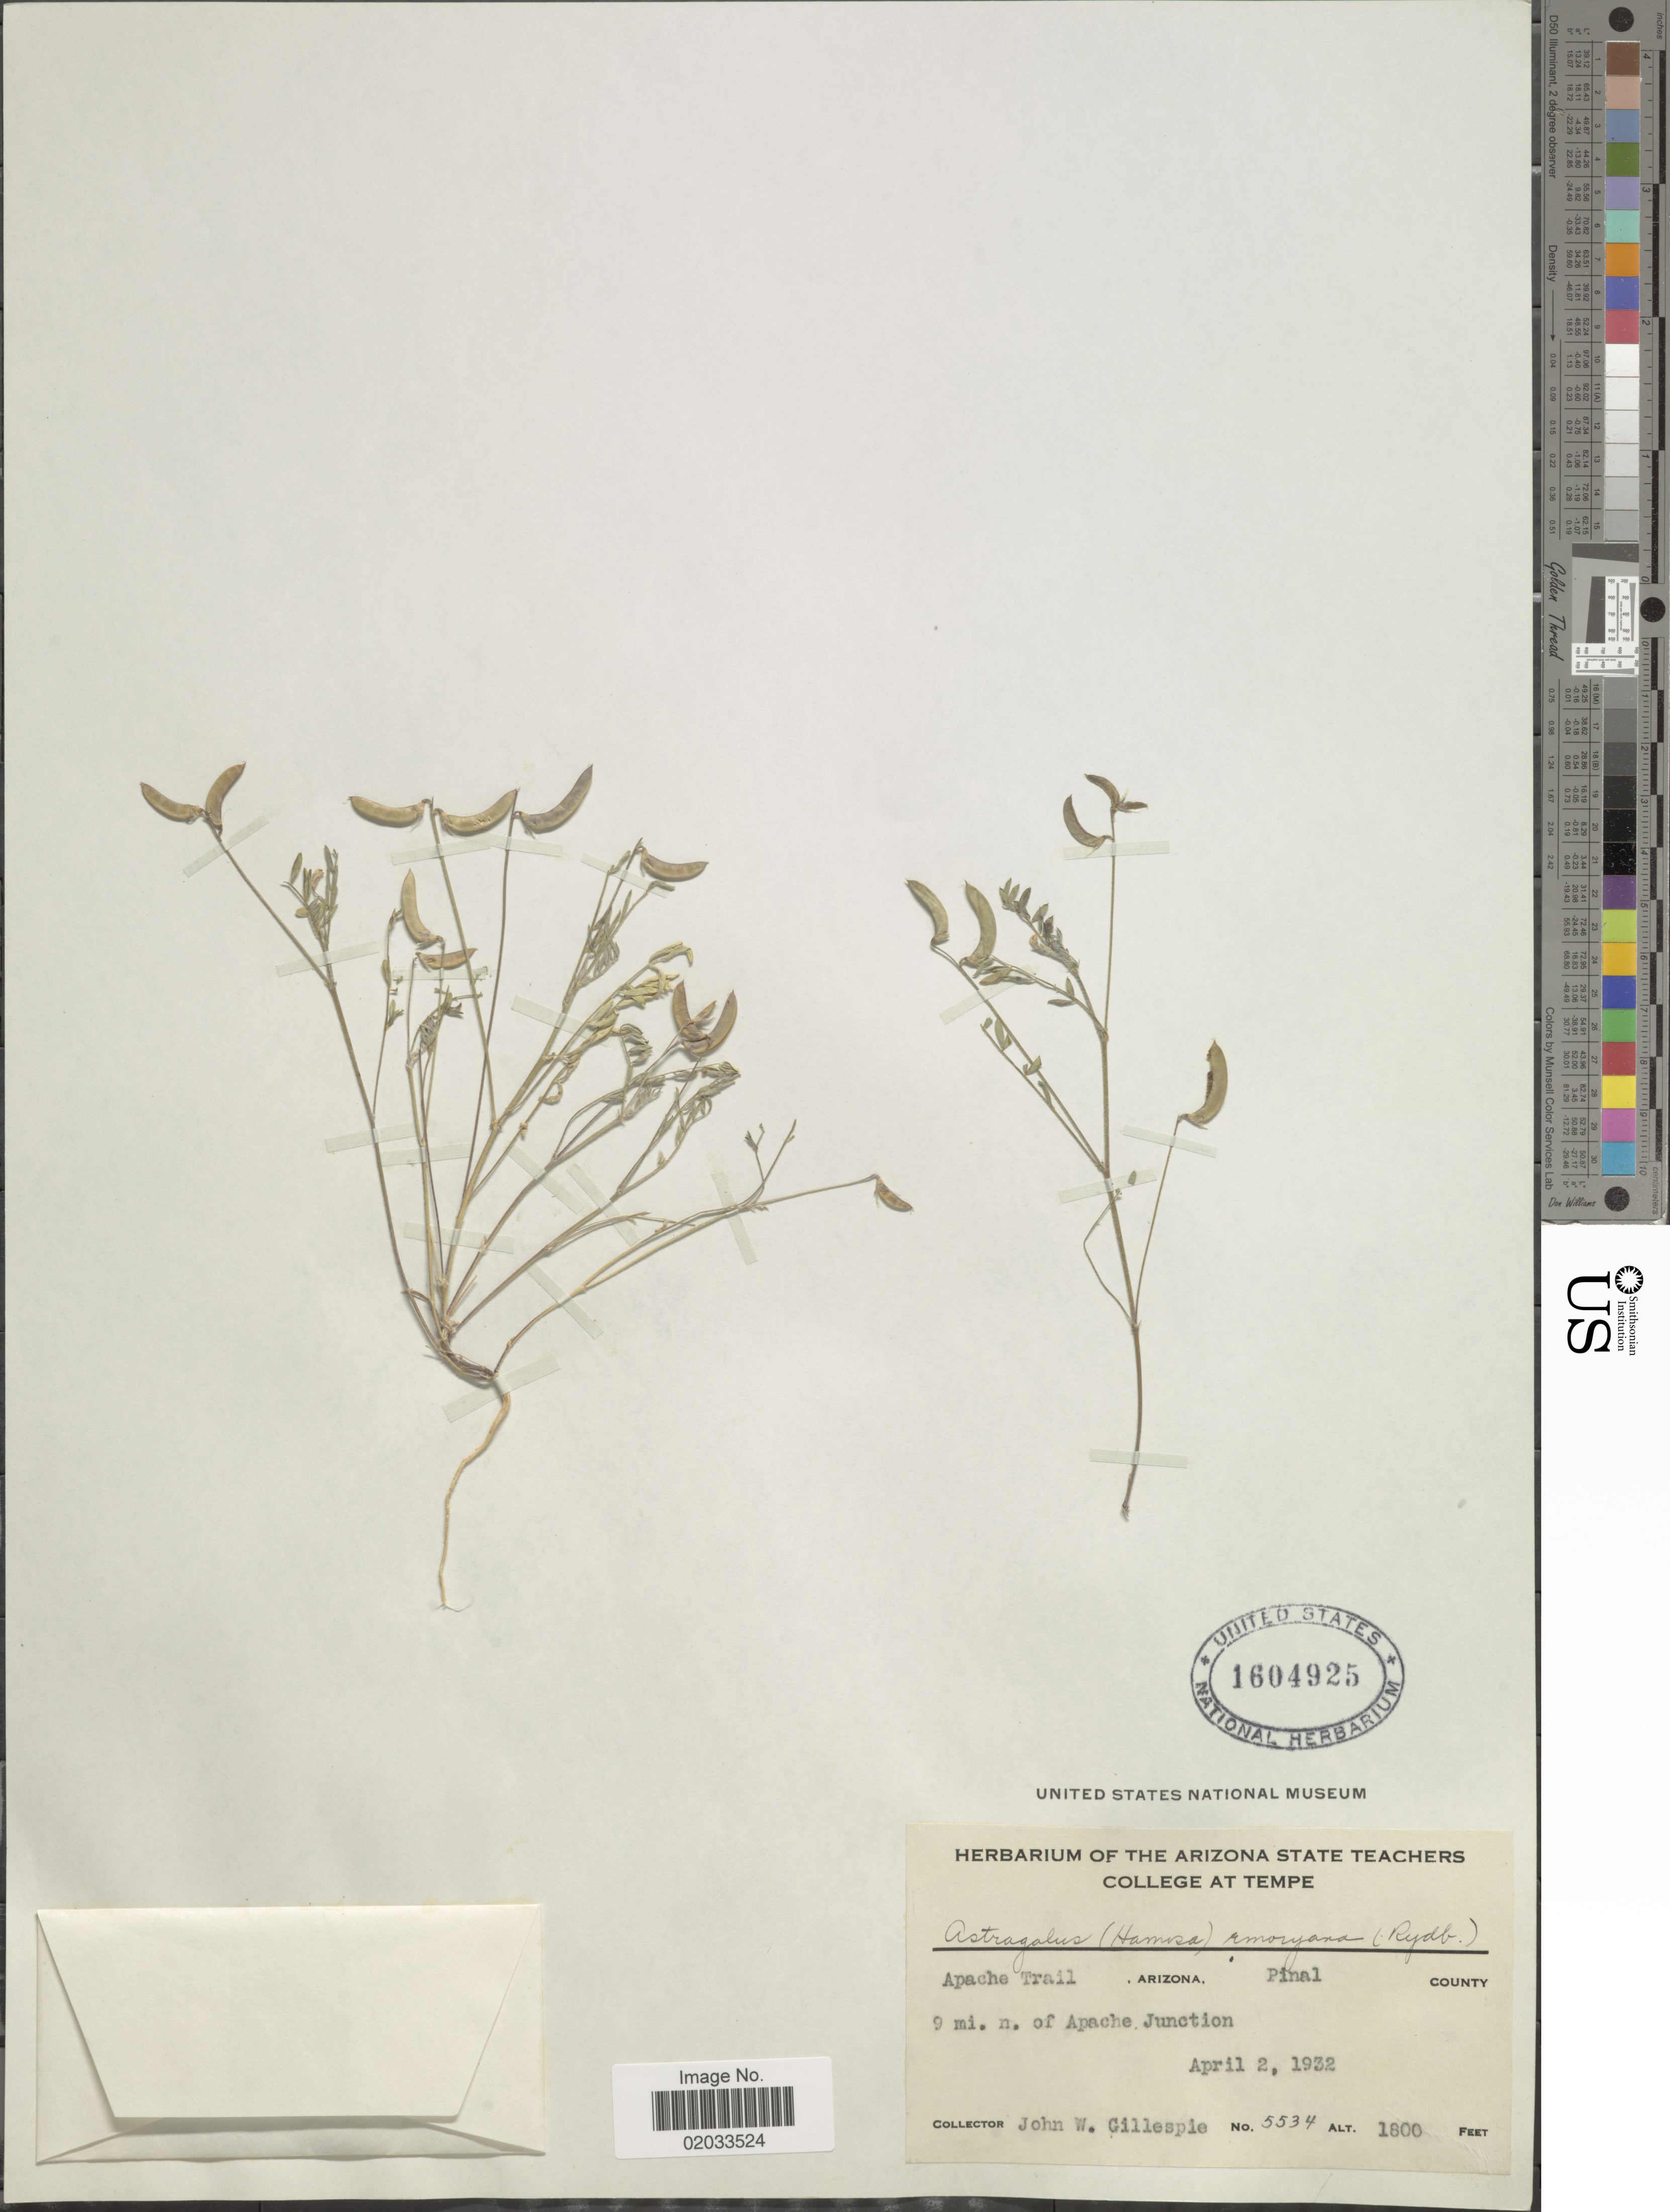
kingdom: Plantae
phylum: Tracheophyta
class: Magnoliopsida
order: Fabales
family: Fabaceae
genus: Astragalus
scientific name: Astragalus emoryanus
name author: (Rydb.) Cory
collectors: J. W. Gillespie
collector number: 5534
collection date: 1932-04-02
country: United States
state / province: Arizona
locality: Apache Trail, PinalCounty, 9 mi. n. of Apache Junction.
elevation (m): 549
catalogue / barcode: US 1604925